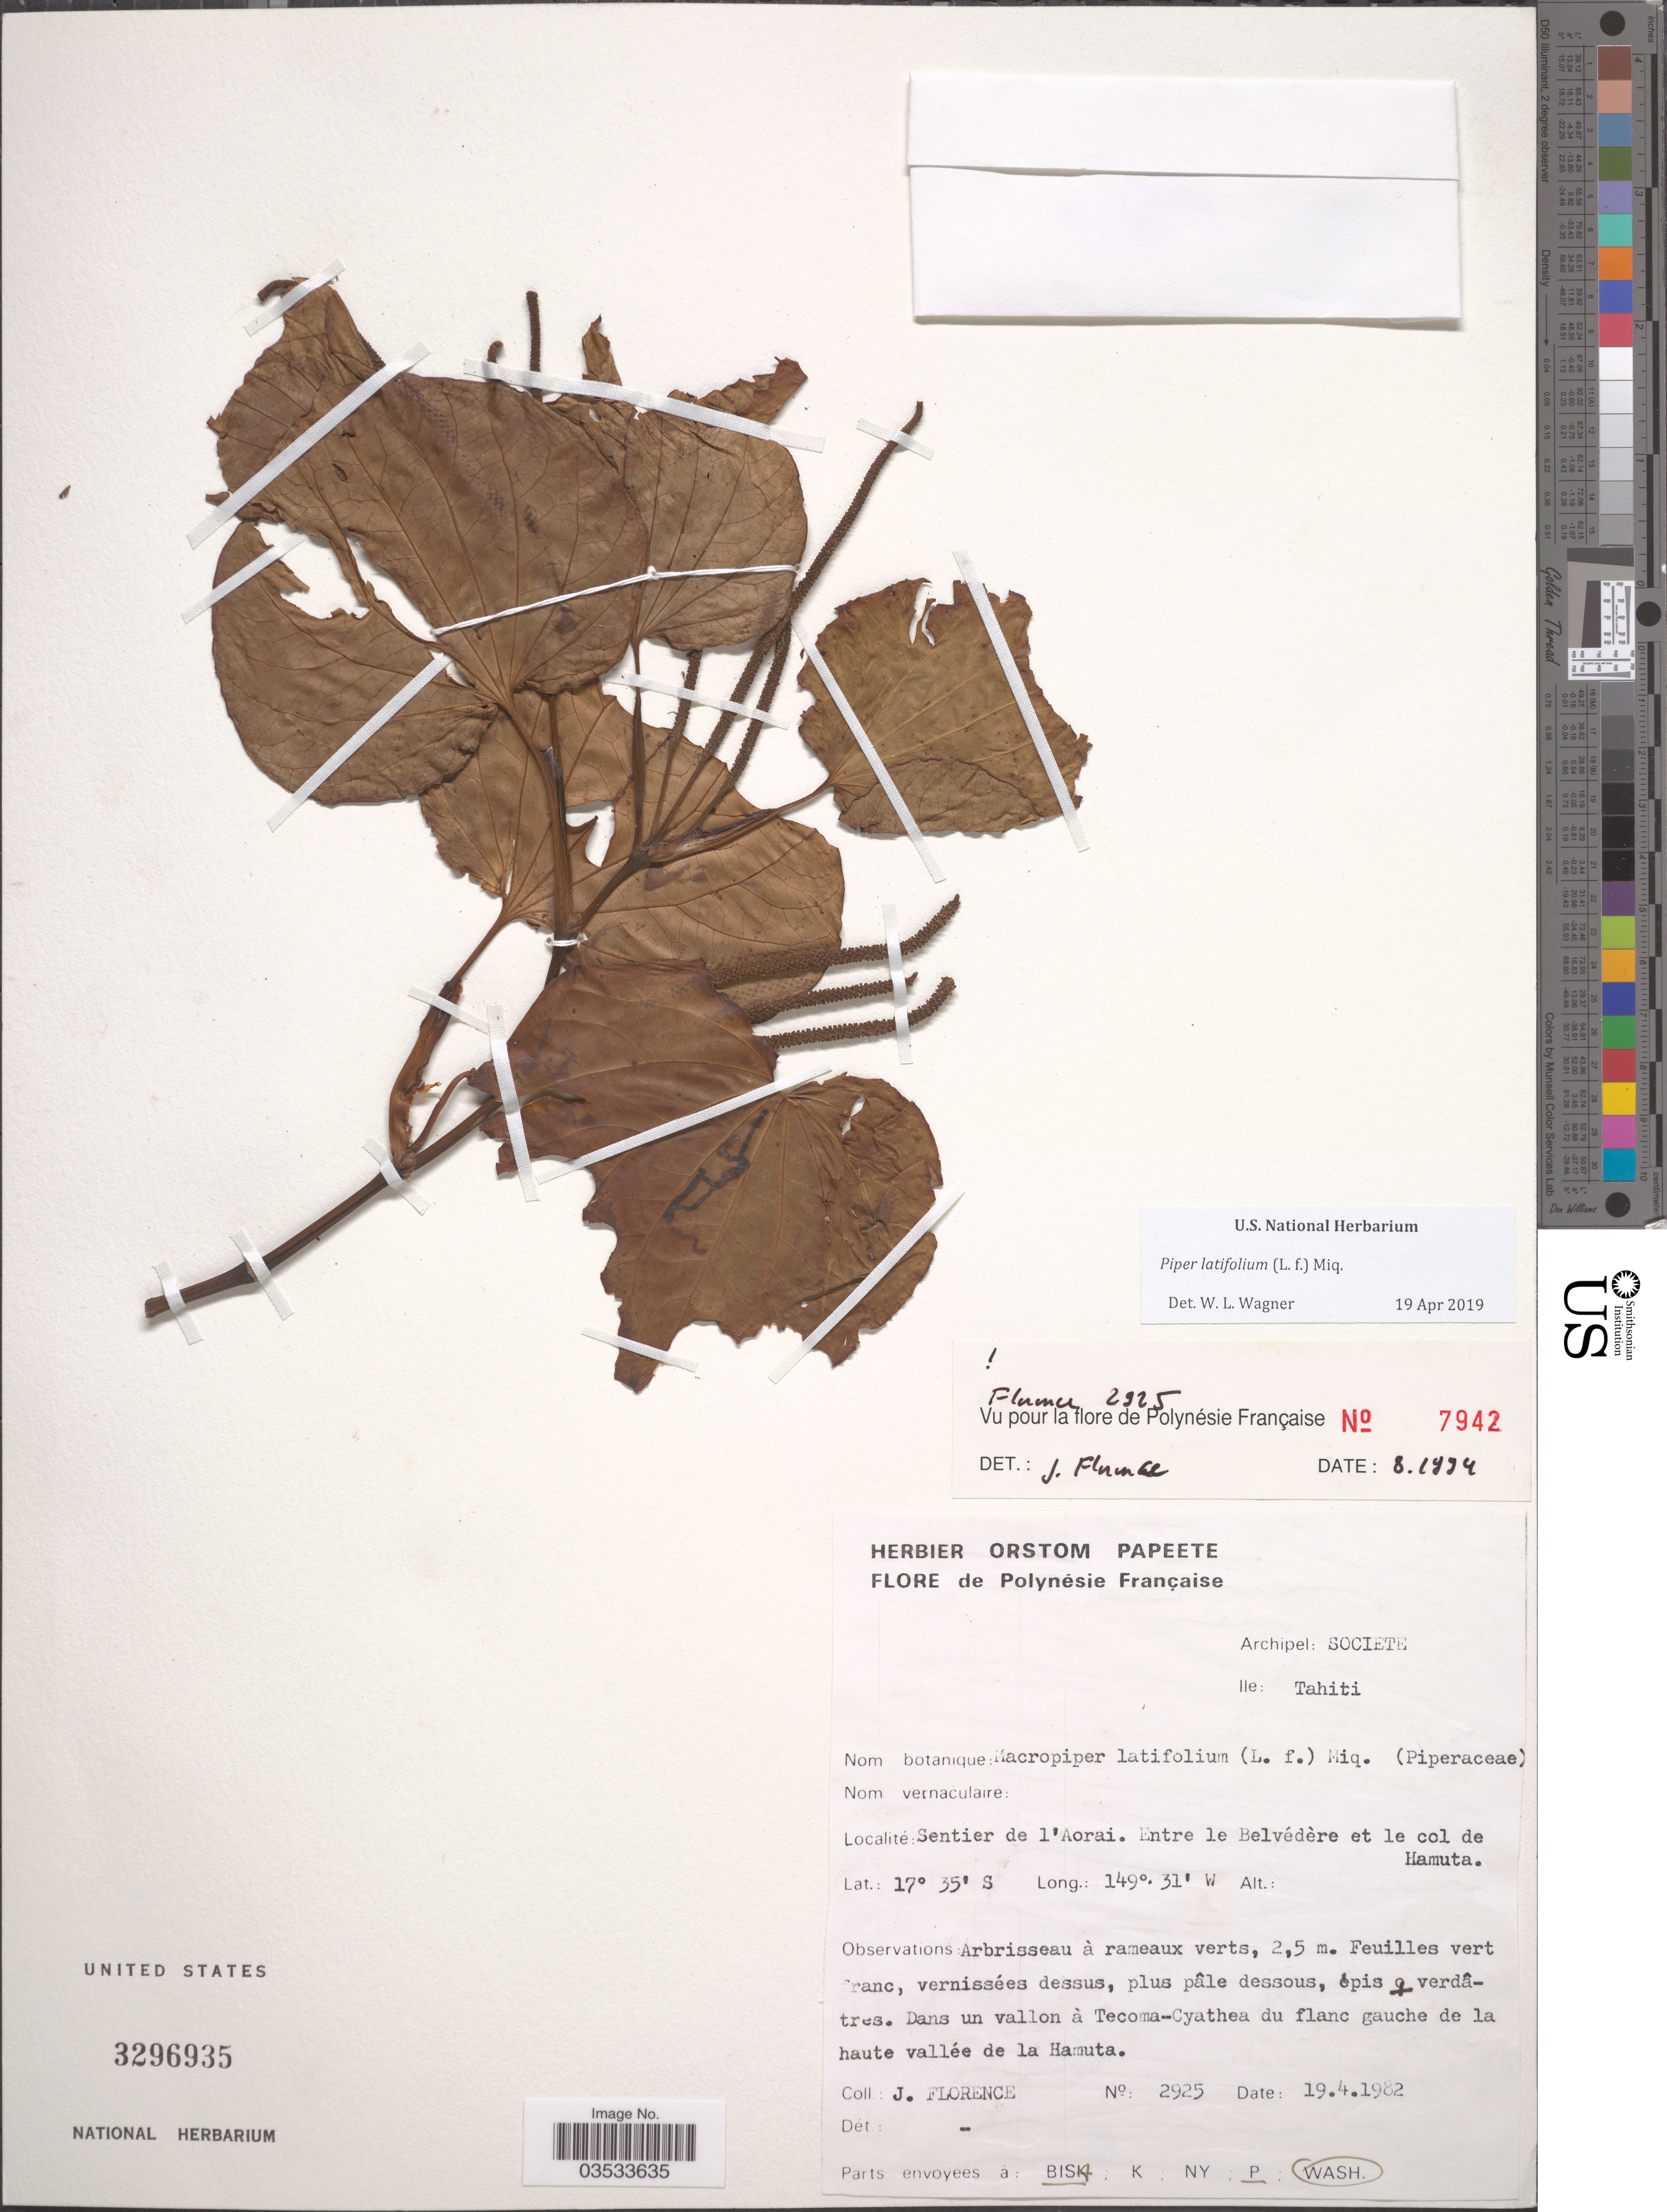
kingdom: Plantae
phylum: Tracheophyta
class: Magnoliopsida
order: Piperales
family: Piperaceae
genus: Piper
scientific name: Piper latifolium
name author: L. f.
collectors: J. Florence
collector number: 2925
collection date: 1982-04-19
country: French Polynesia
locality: Archipel: Societe. IIe: Tahiti. Sentier de l'Aorai. Entre le Belvédère et le col de Hamuta.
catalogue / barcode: US 3296935